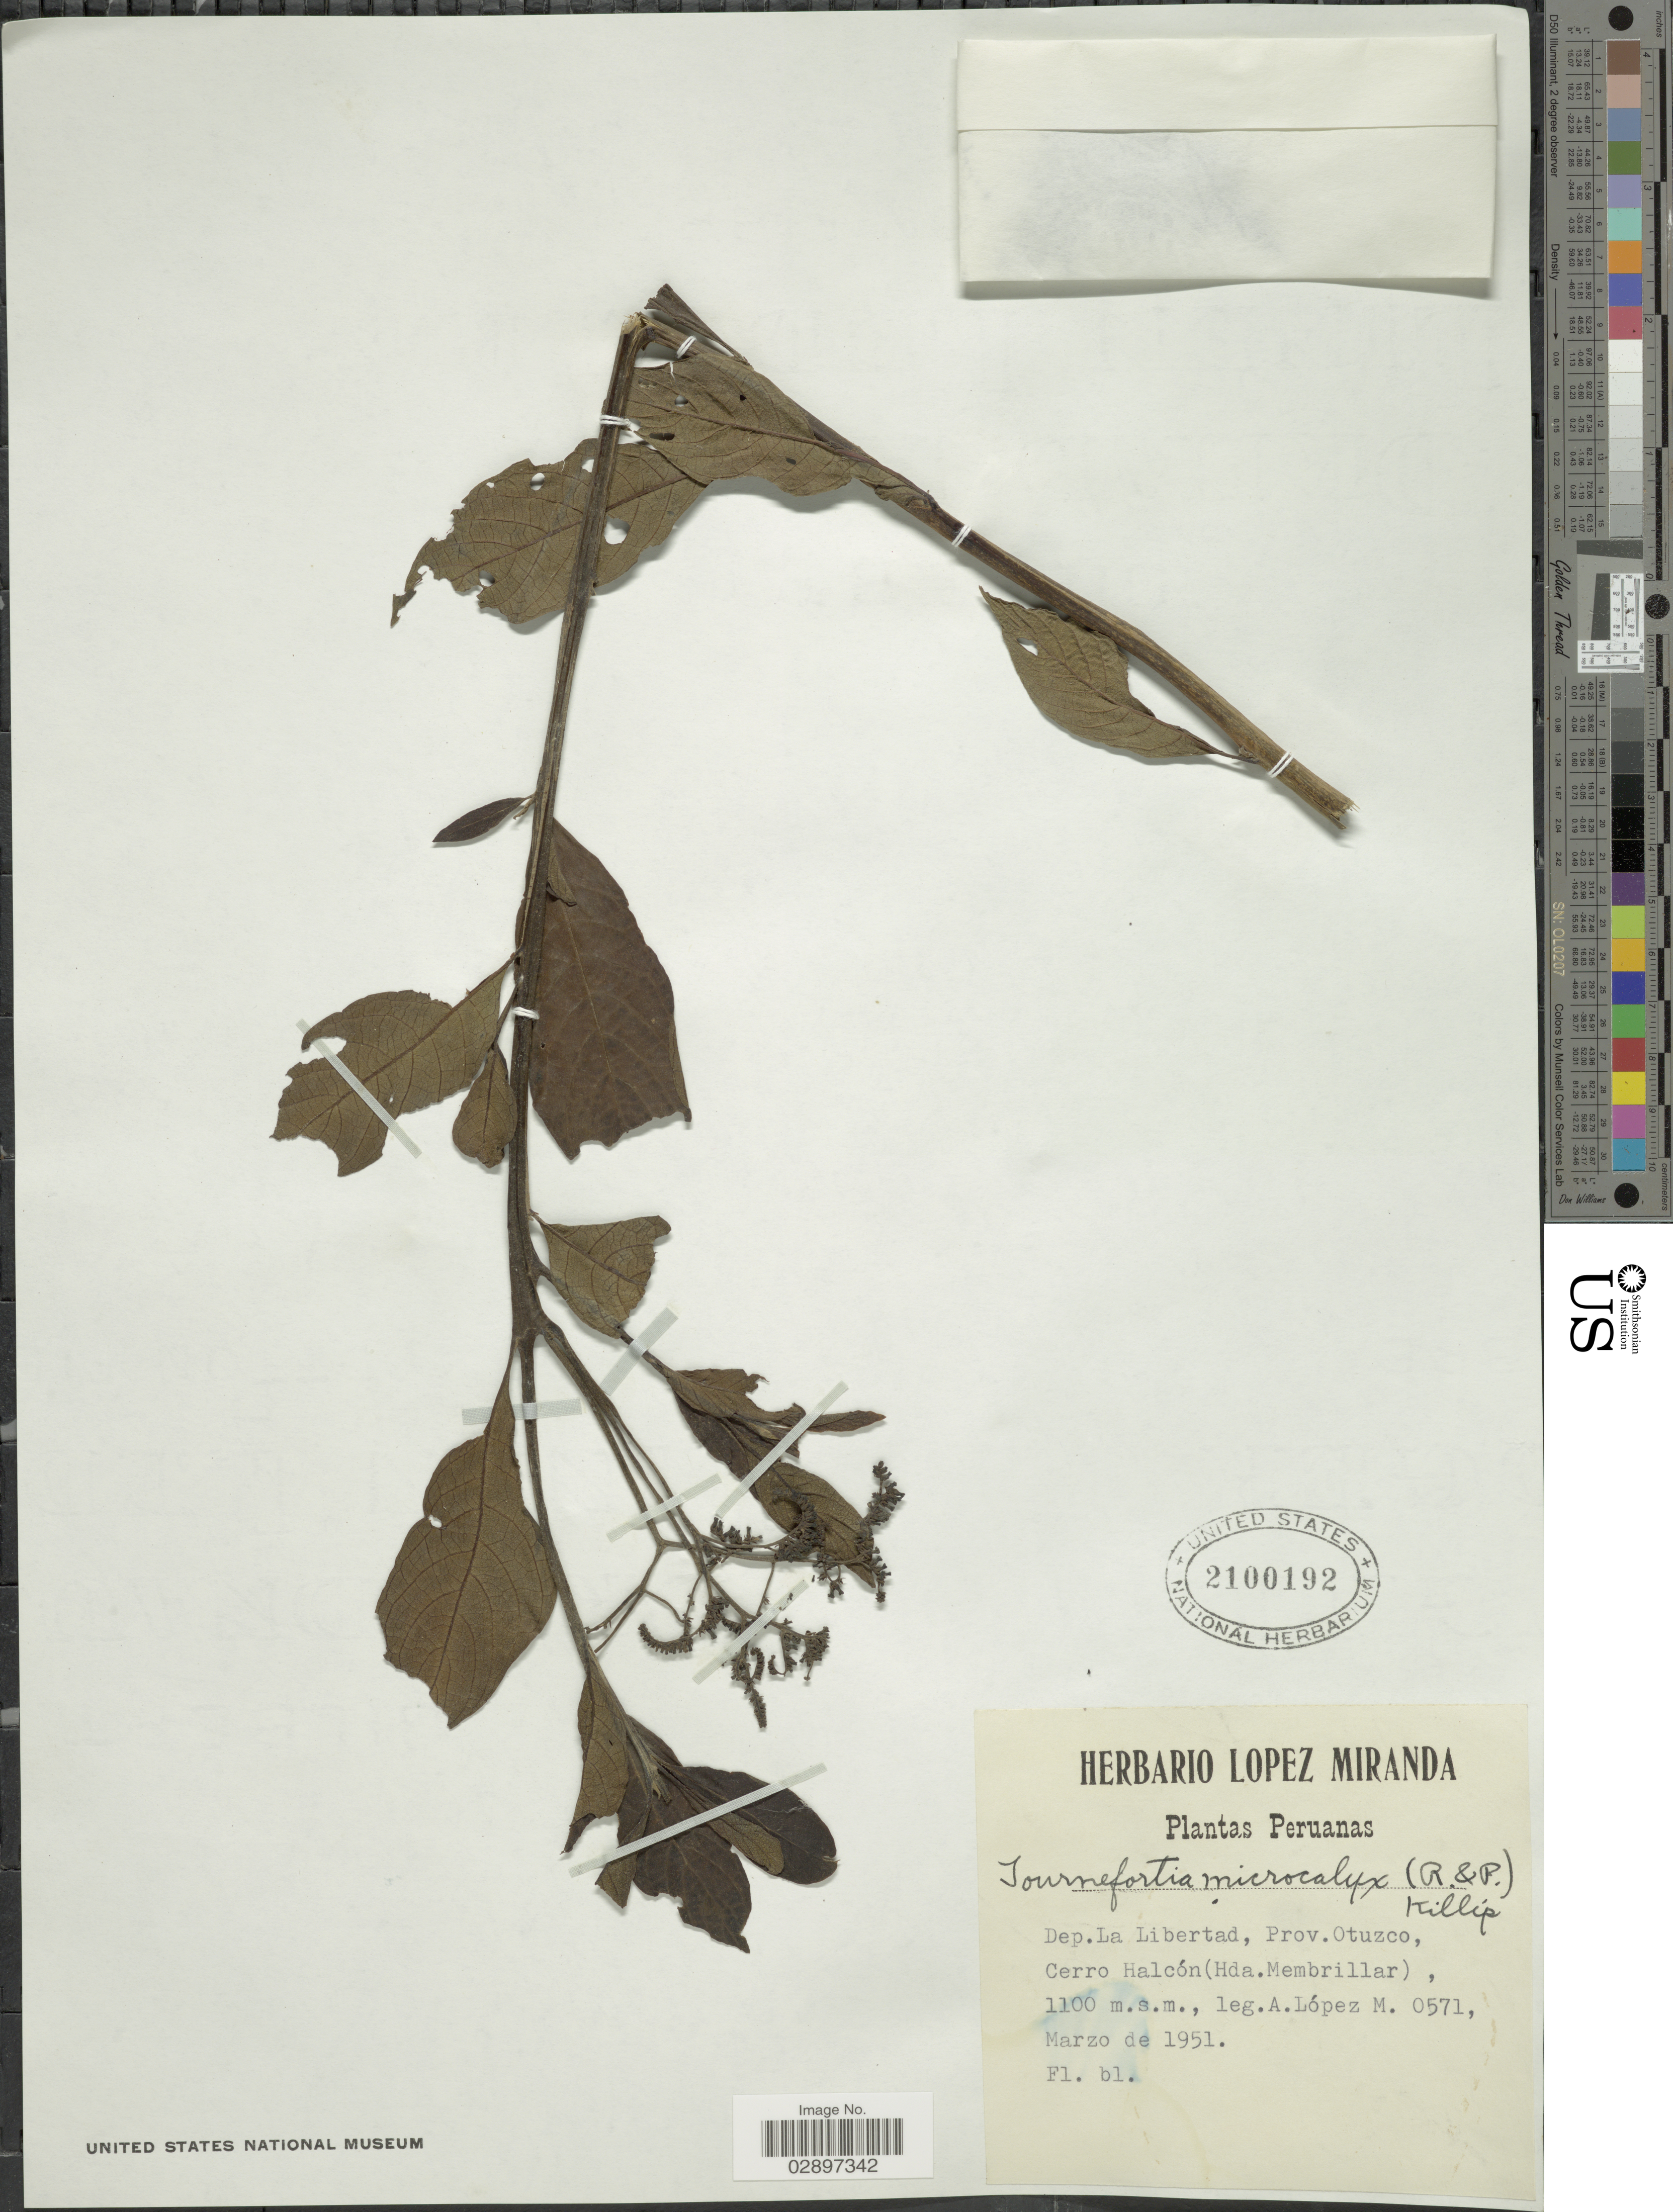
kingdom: Plantae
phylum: Tracheophyta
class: Magnoliopsida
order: Boraginales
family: Heliotropiaceae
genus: Tournefortia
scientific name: Tournefortia microcalyx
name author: (Ruiz & Pav.) I.M. Johnst.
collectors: A. López M.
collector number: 0571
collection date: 1951-03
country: Peru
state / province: La Libertad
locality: Dep. La Libertad, Prov. Otuzco. Cerro Halcón (Hda. Membrillar).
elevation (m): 1100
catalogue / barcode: US 2100192